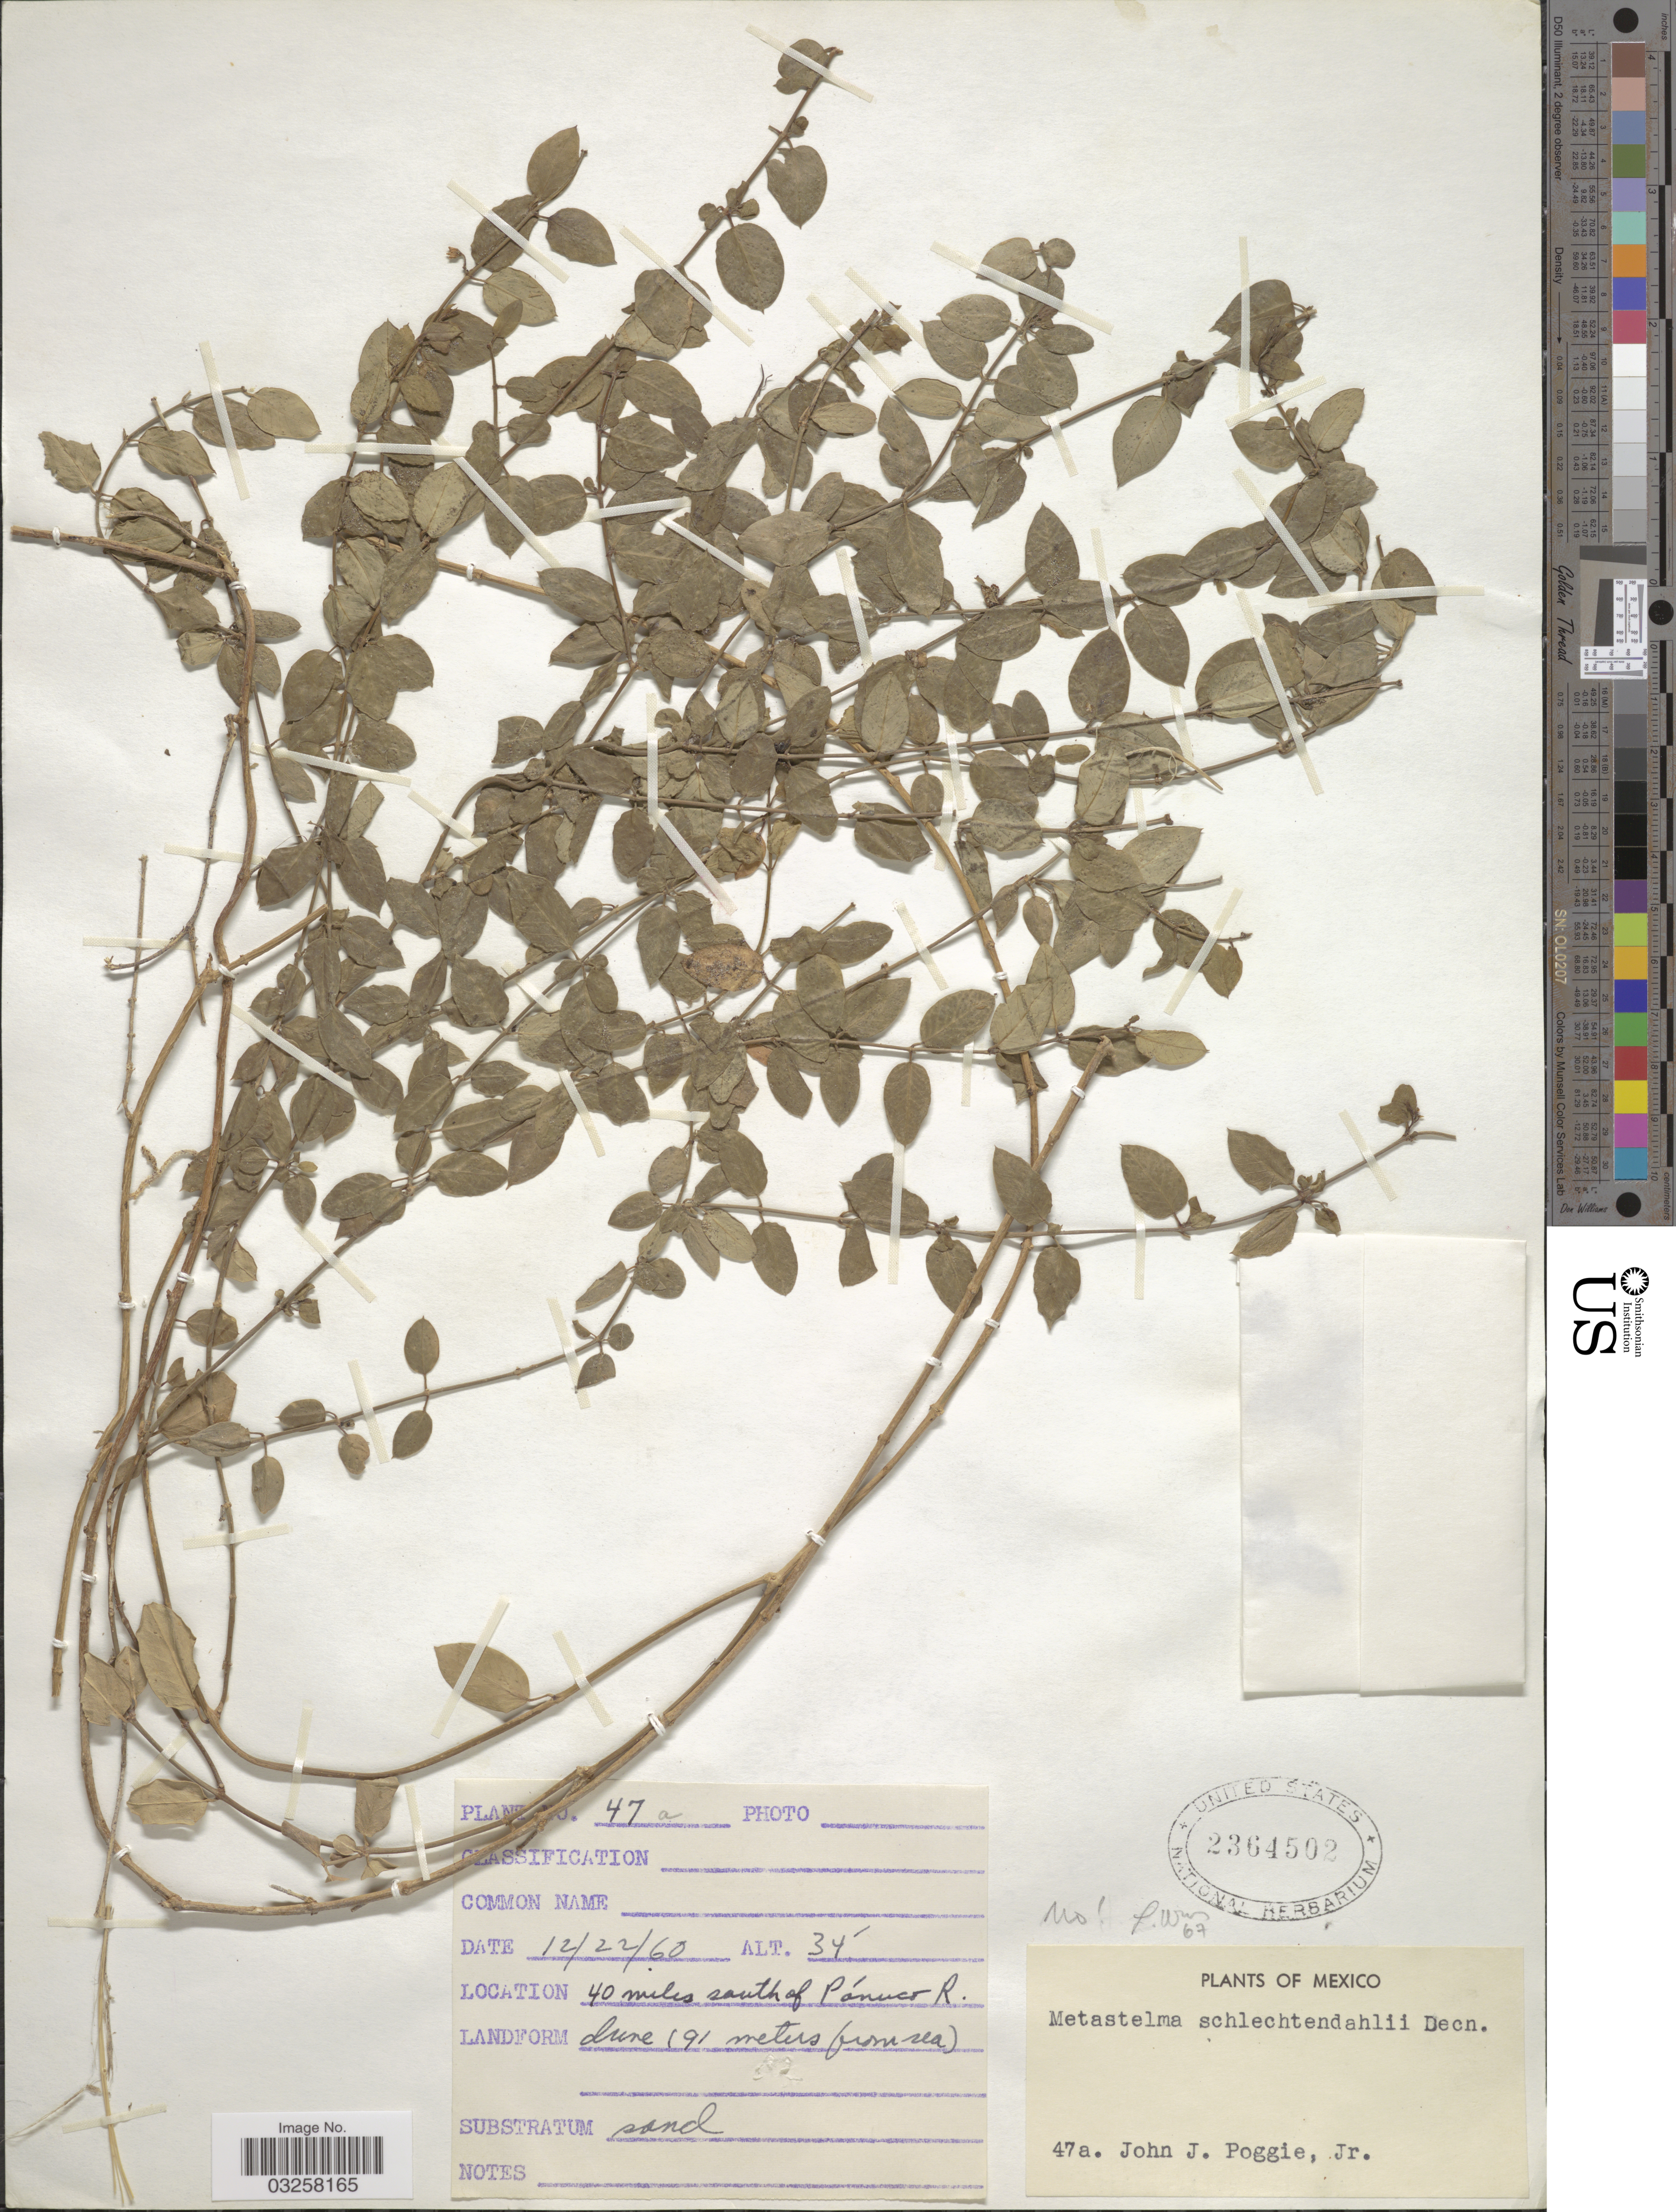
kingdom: Plantae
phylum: Tracheophyta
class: Magnoliopsida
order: Gentianales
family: Apocynaceae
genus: Metastelma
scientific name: Metastelma schlechtendalii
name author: Decne.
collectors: J. Poggie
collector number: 47a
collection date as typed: Transcribed d/m/y: 22/12/60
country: Mexico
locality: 40 miles south of Pánuco R.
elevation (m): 91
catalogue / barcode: US 2364502